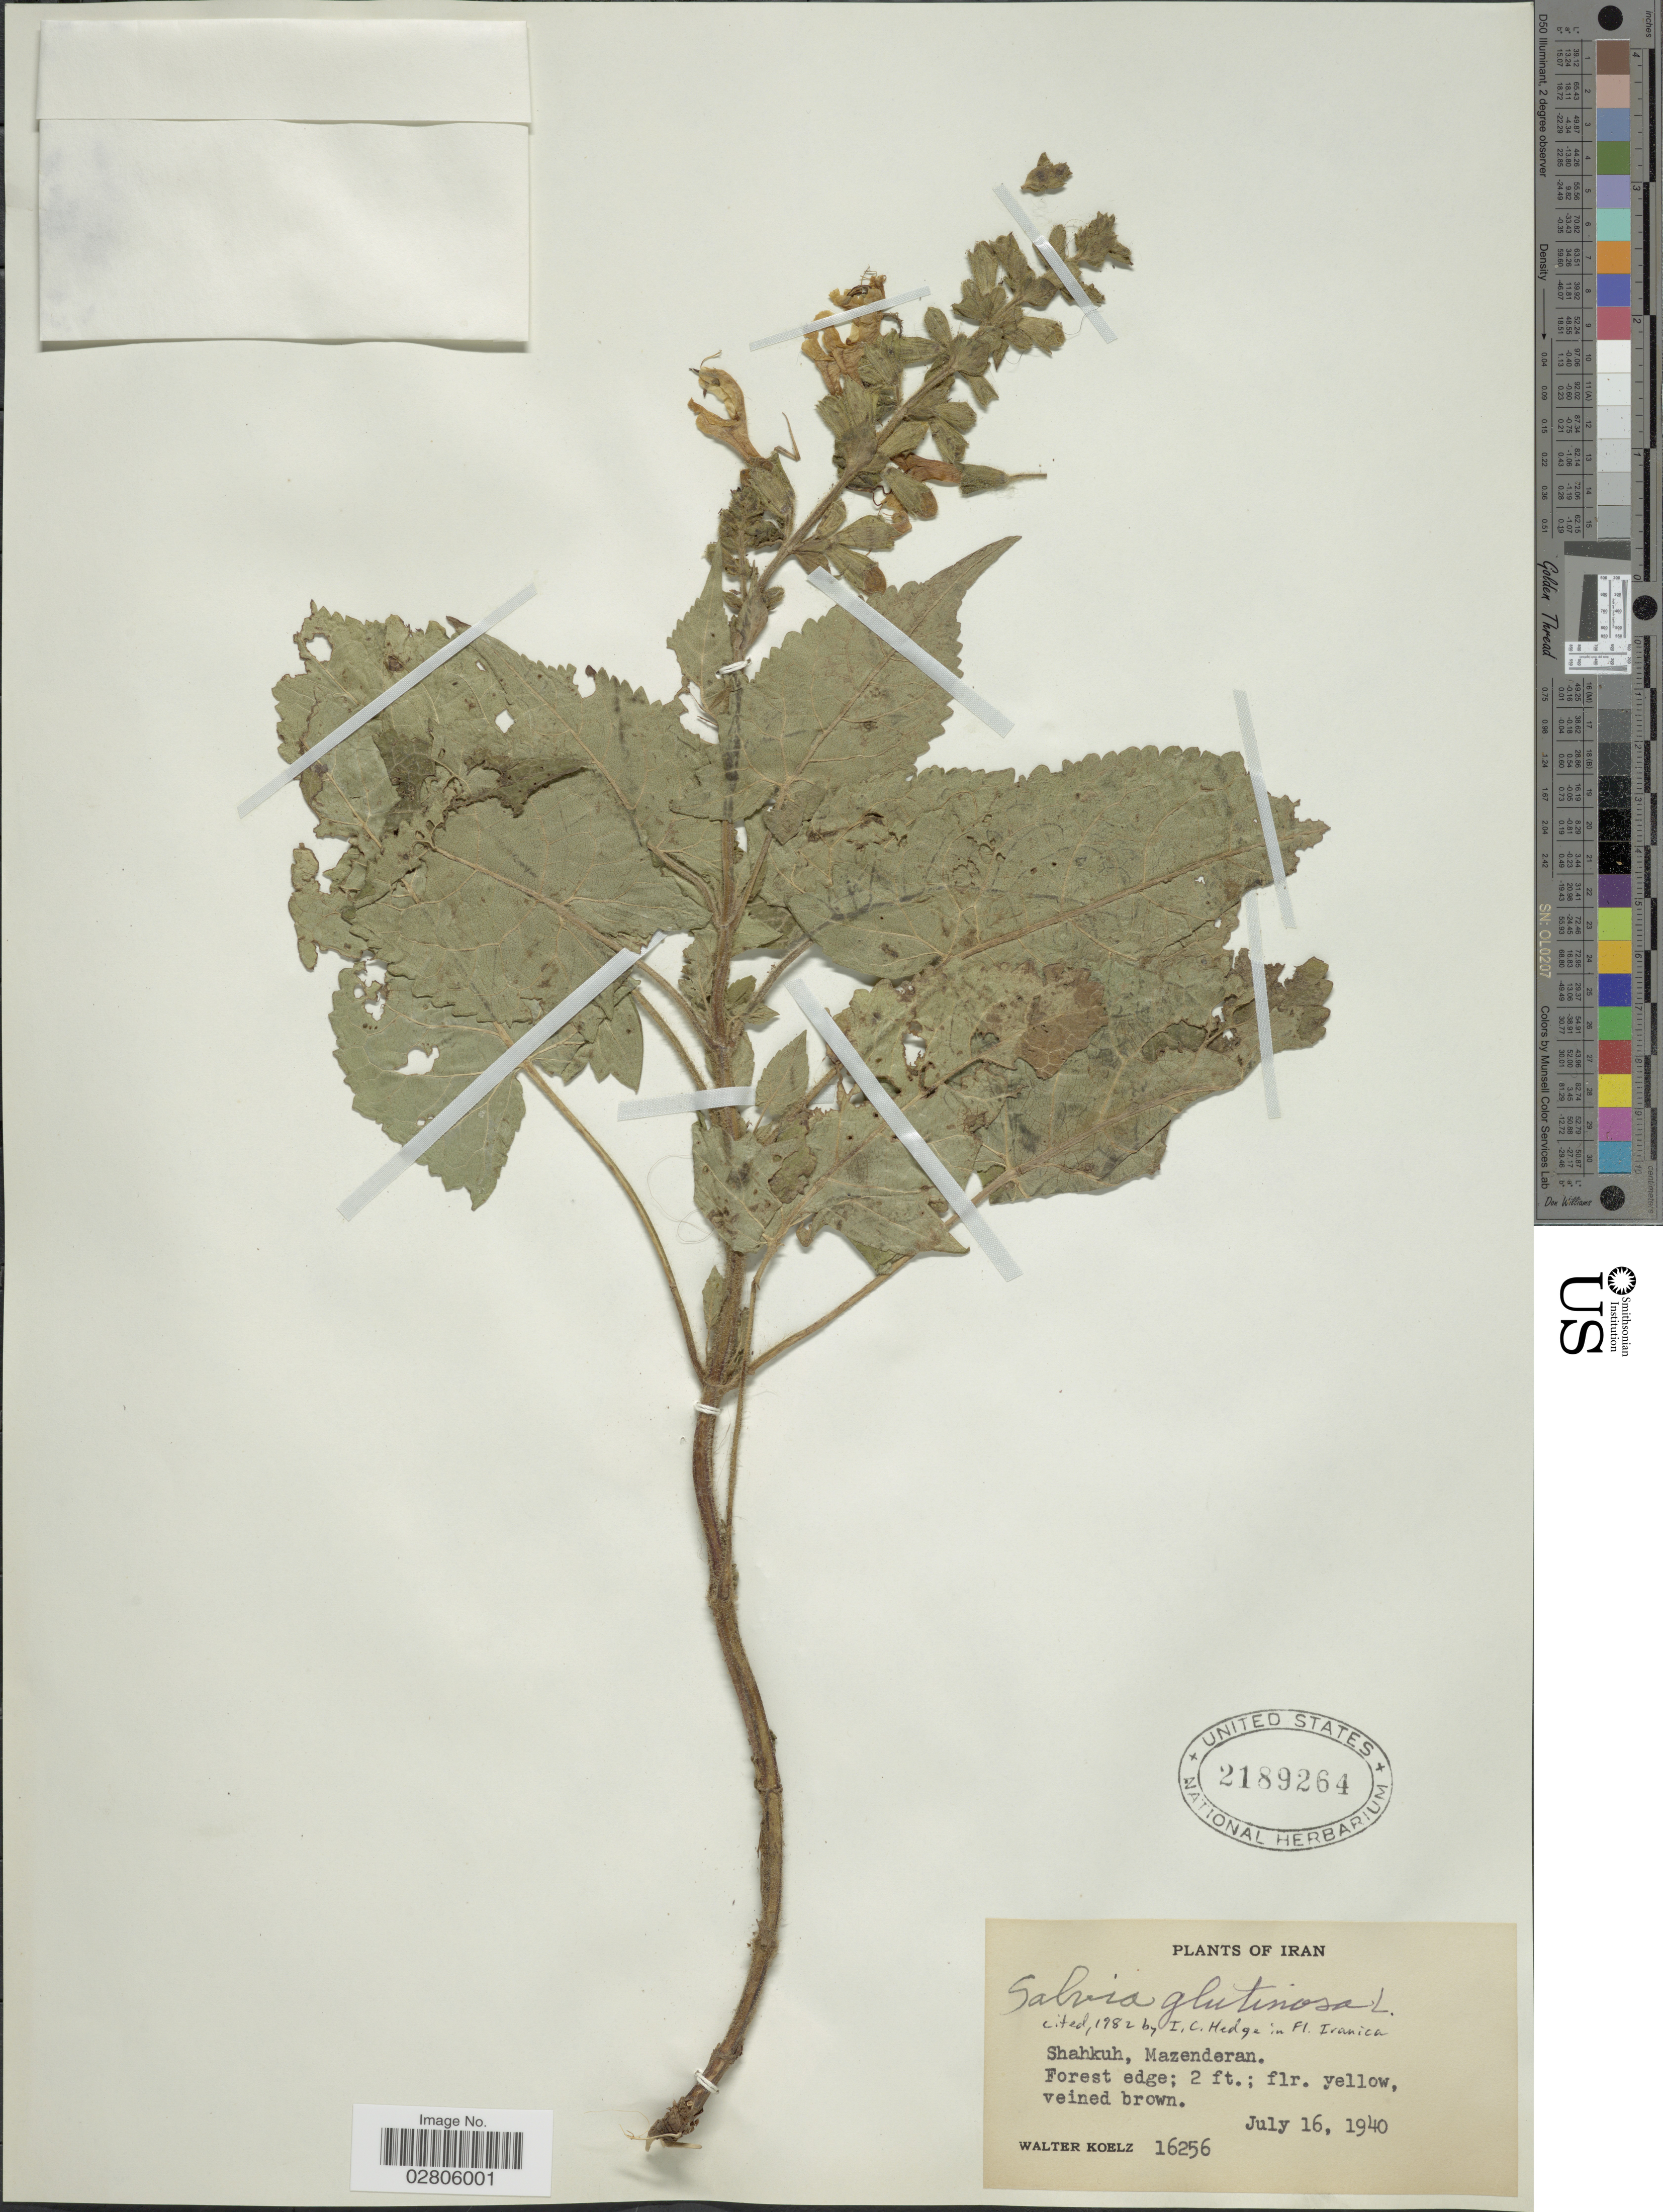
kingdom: Plantae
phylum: Tracheophyta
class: Magnoliopsida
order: Lamiales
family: Lamiaceae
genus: Salvia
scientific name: Salvia glutinosa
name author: L.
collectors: W. N. Koelz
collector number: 16256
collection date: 1940-07-16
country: Iran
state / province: Mazandaran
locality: Shahkuh, Mazenderan.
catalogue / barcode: US 2189264